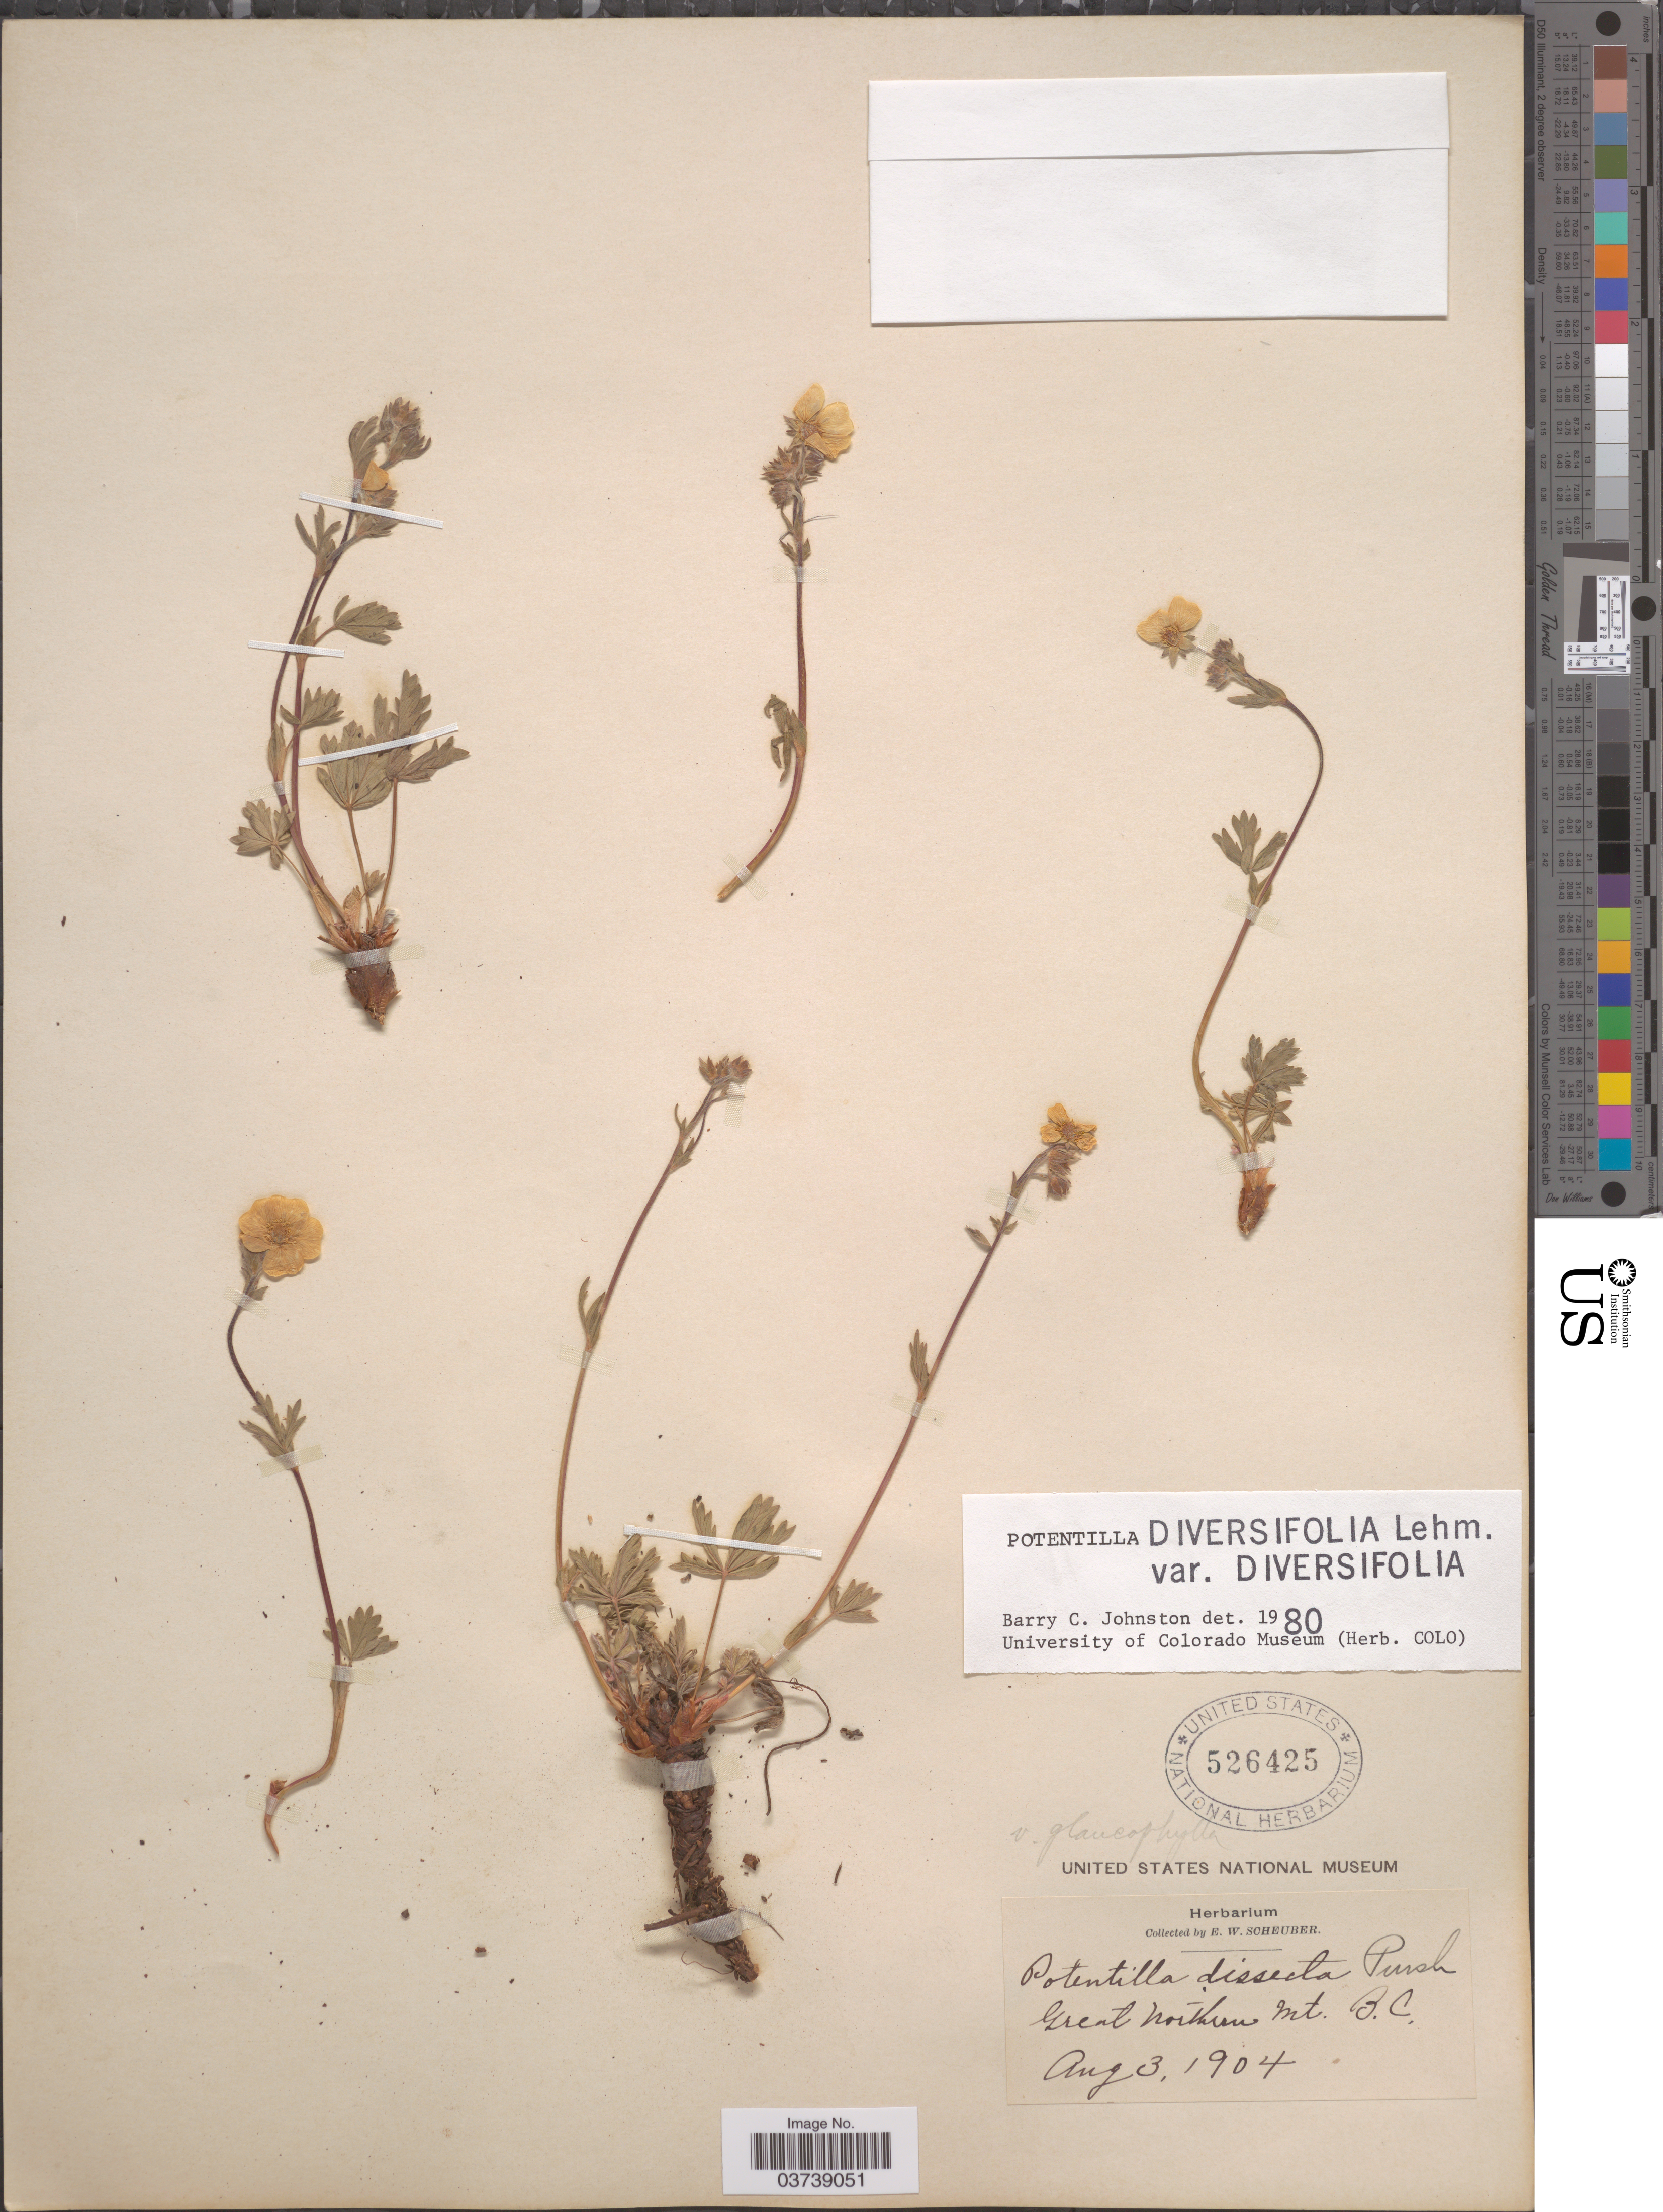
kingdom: Plantae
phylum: Tracheophyta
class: Magnoliopsida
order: Rosales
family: Rosaceae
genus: Potentilla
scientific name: Potentilla diversifolia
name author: Lehm.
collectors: E. Scheuber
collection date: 1904-08-03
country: Canada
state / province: British Columbia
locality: Great Northern Mt.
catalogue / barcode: US 526425